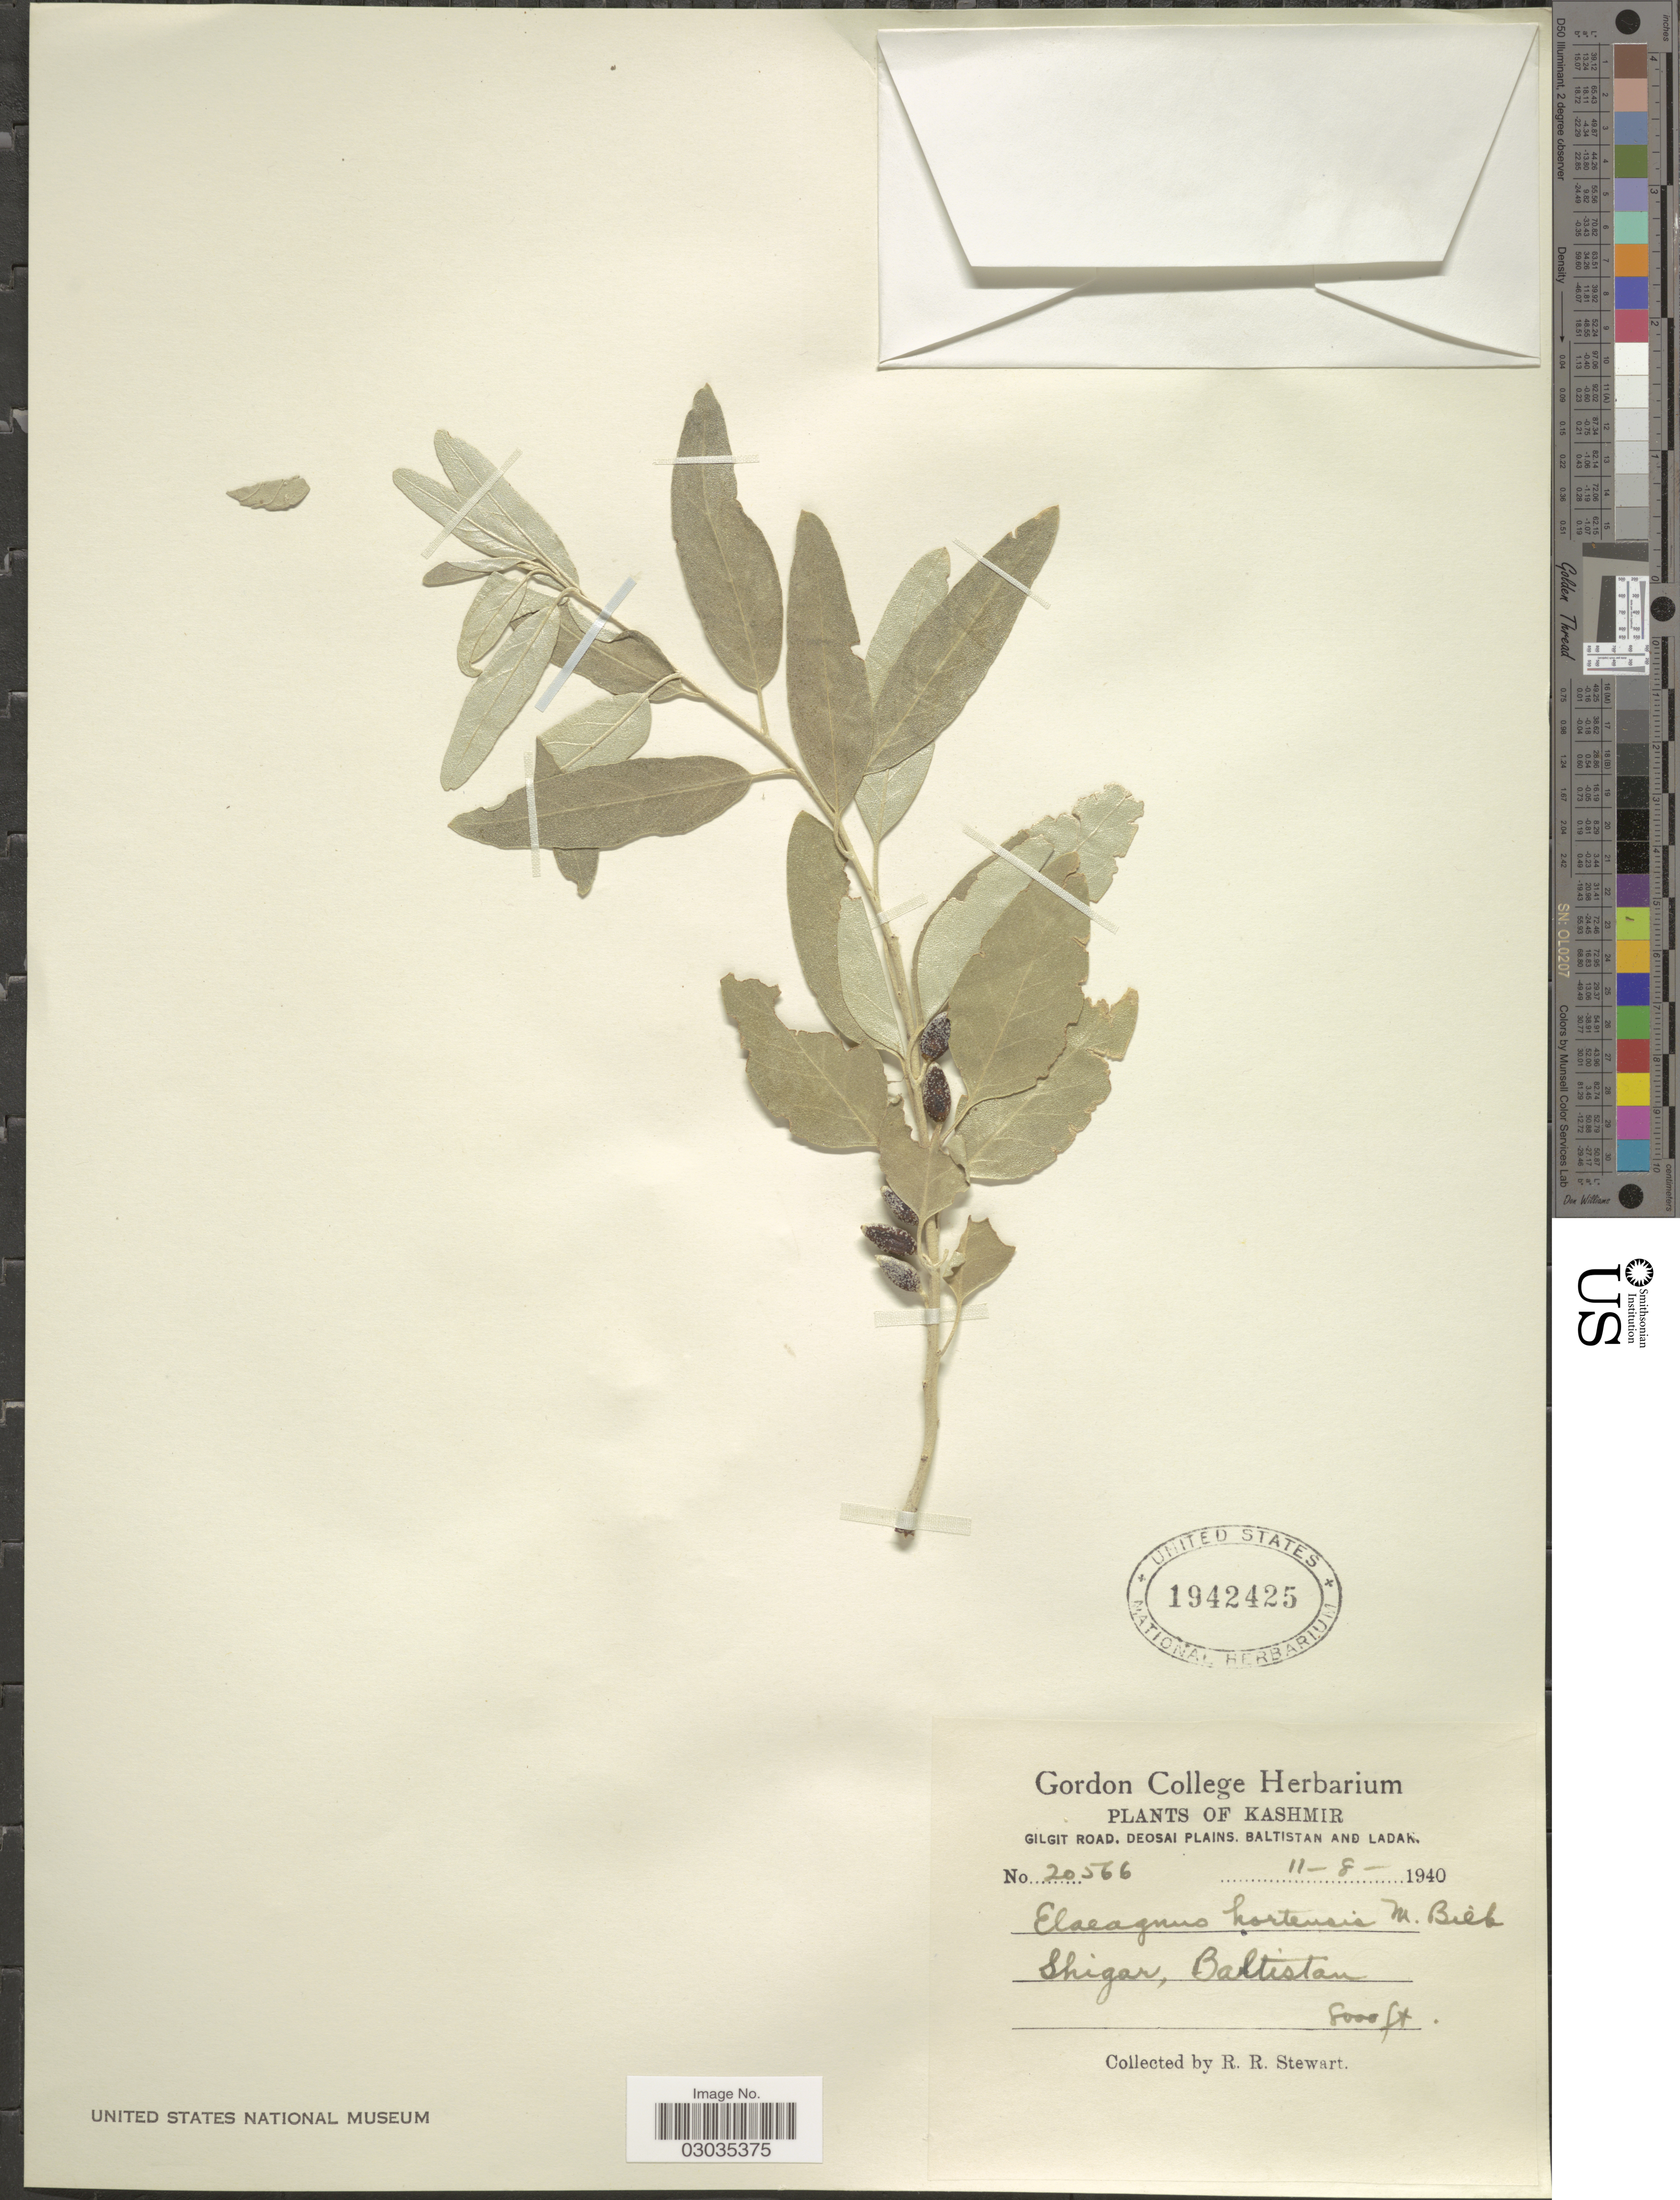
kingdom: Plantae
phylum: Tracheophyta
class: Magnoliopsida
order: Rosales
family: Elaeagnaceae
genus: Elaeagnus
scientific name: Elaeagnus hortensis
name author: M. Bieb.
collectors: R. Stewart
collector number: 20566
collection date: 1940-08-11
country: Pakistan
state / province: Gilgit-Baltistan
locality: Kashmir, Gilgit Road, Deosai Plains, Baltistan and Ladak, Shigar, Baltistan.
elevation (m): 2438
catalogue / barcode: US 1942425